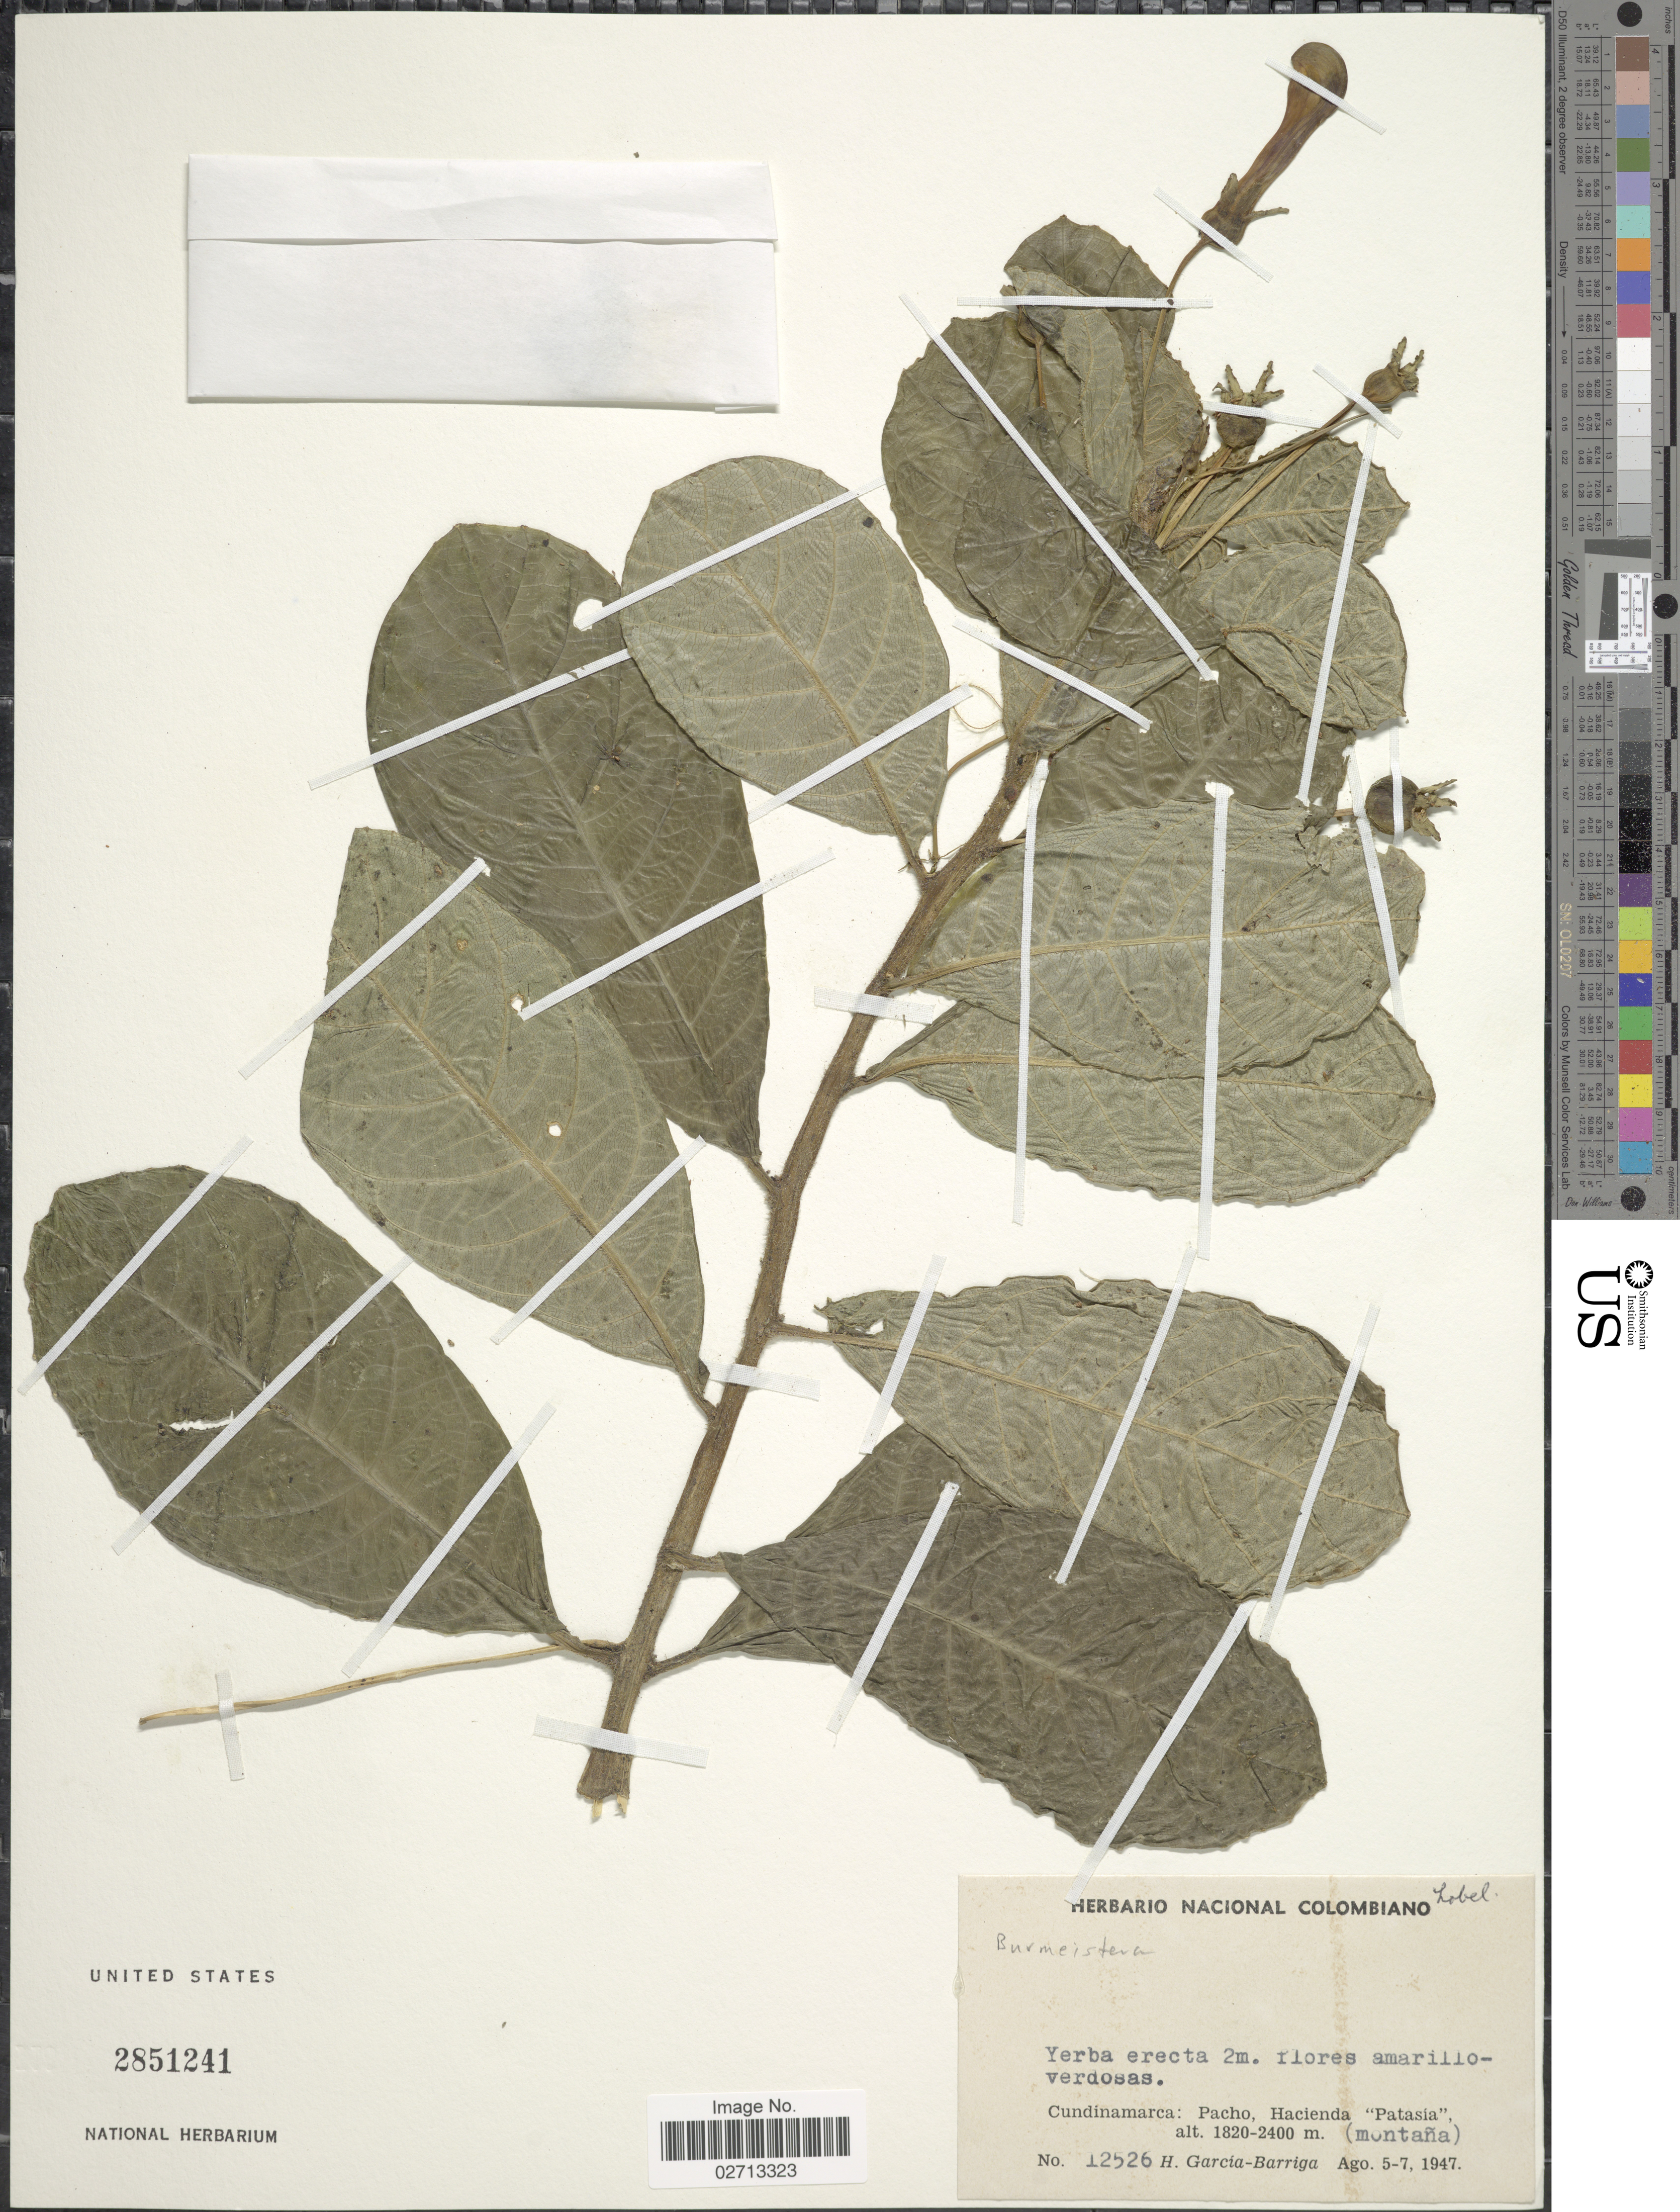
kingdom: Plantae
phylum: Tracheophyta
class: Magnoliopsida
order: Asterales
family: Campanulaceae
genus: Burmeistera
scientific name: Burmeistera sp.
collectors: H. García Barriga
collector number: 12526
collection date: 1947-08-05/1947-08-07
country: Colombia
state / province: Cundinamarca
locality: Pacho, Hacienda "Patasia", (montaña).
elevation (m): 1820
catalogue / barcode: US 2851241